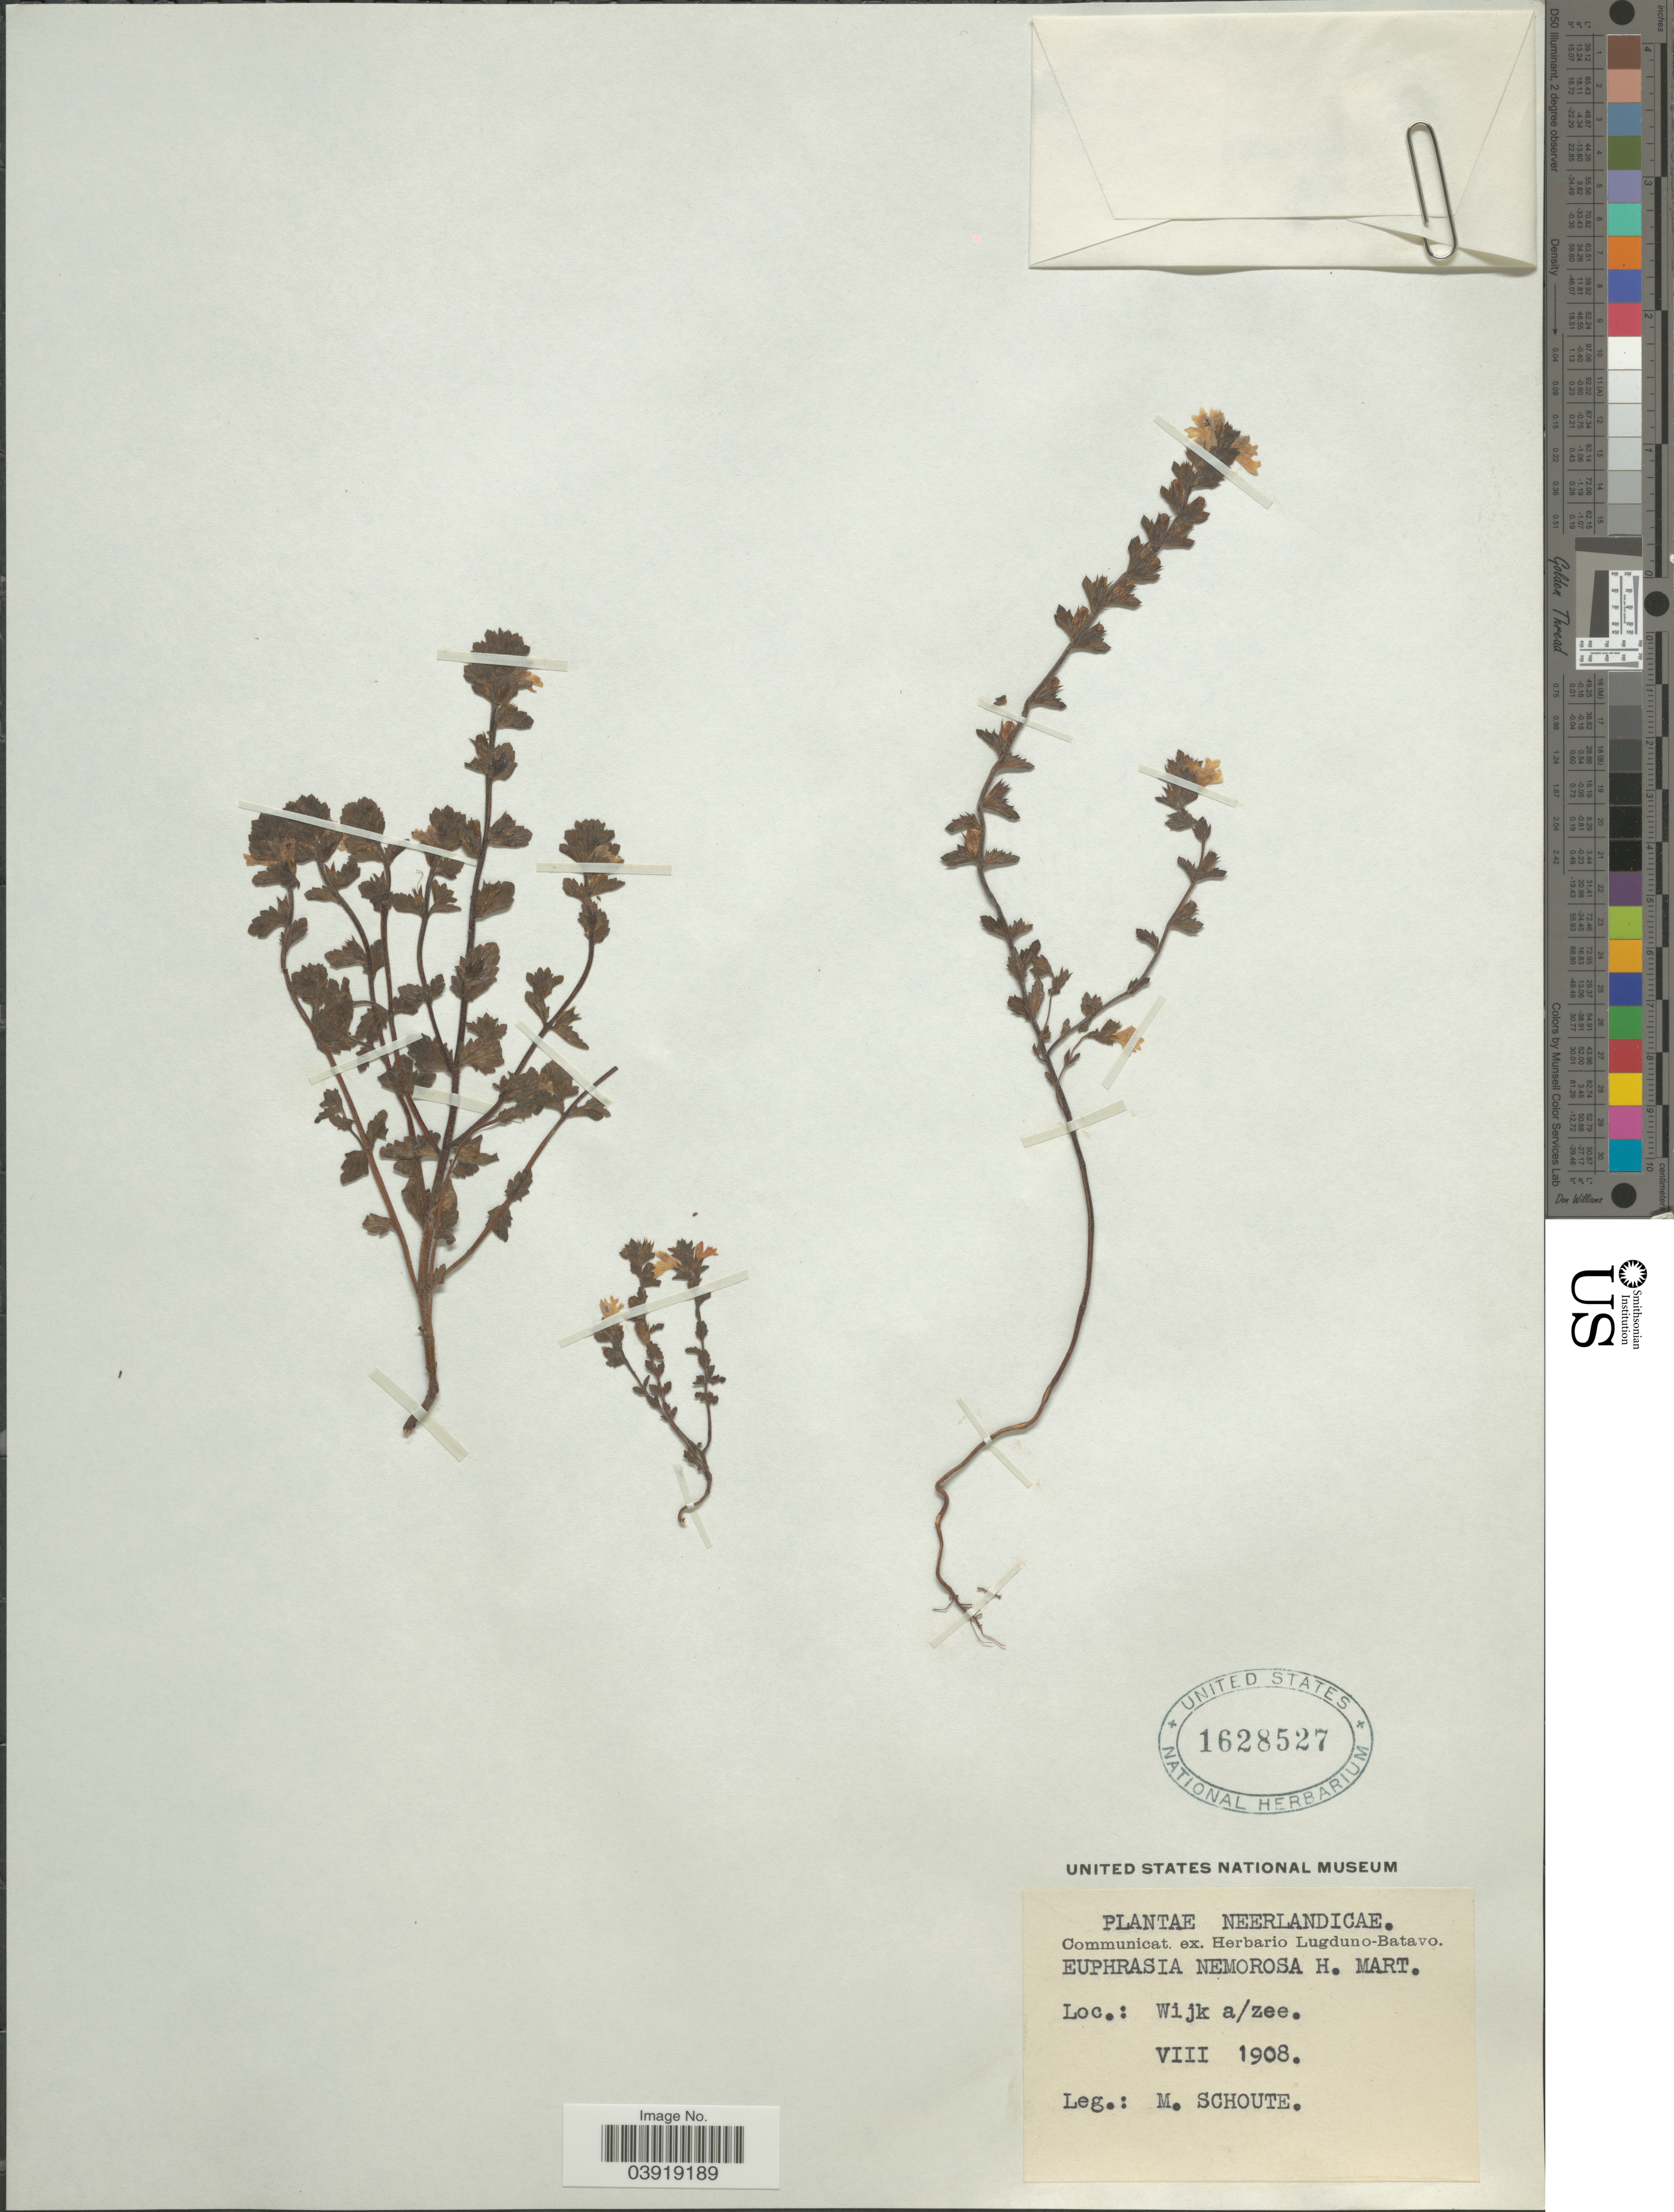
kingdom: Plantae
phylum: Tracheophyta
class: Magnoliopsida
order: Lamiales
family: Orobanchaceae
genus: Euphrasia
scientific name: Euphrasia nemorosa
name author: (Pers.) Wallr.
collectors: M. Schoute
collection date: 1908-08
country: Netherlands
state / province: Noord Holland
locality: Neerlandicae. Wijk a/ zee.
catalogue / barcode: US 1628527